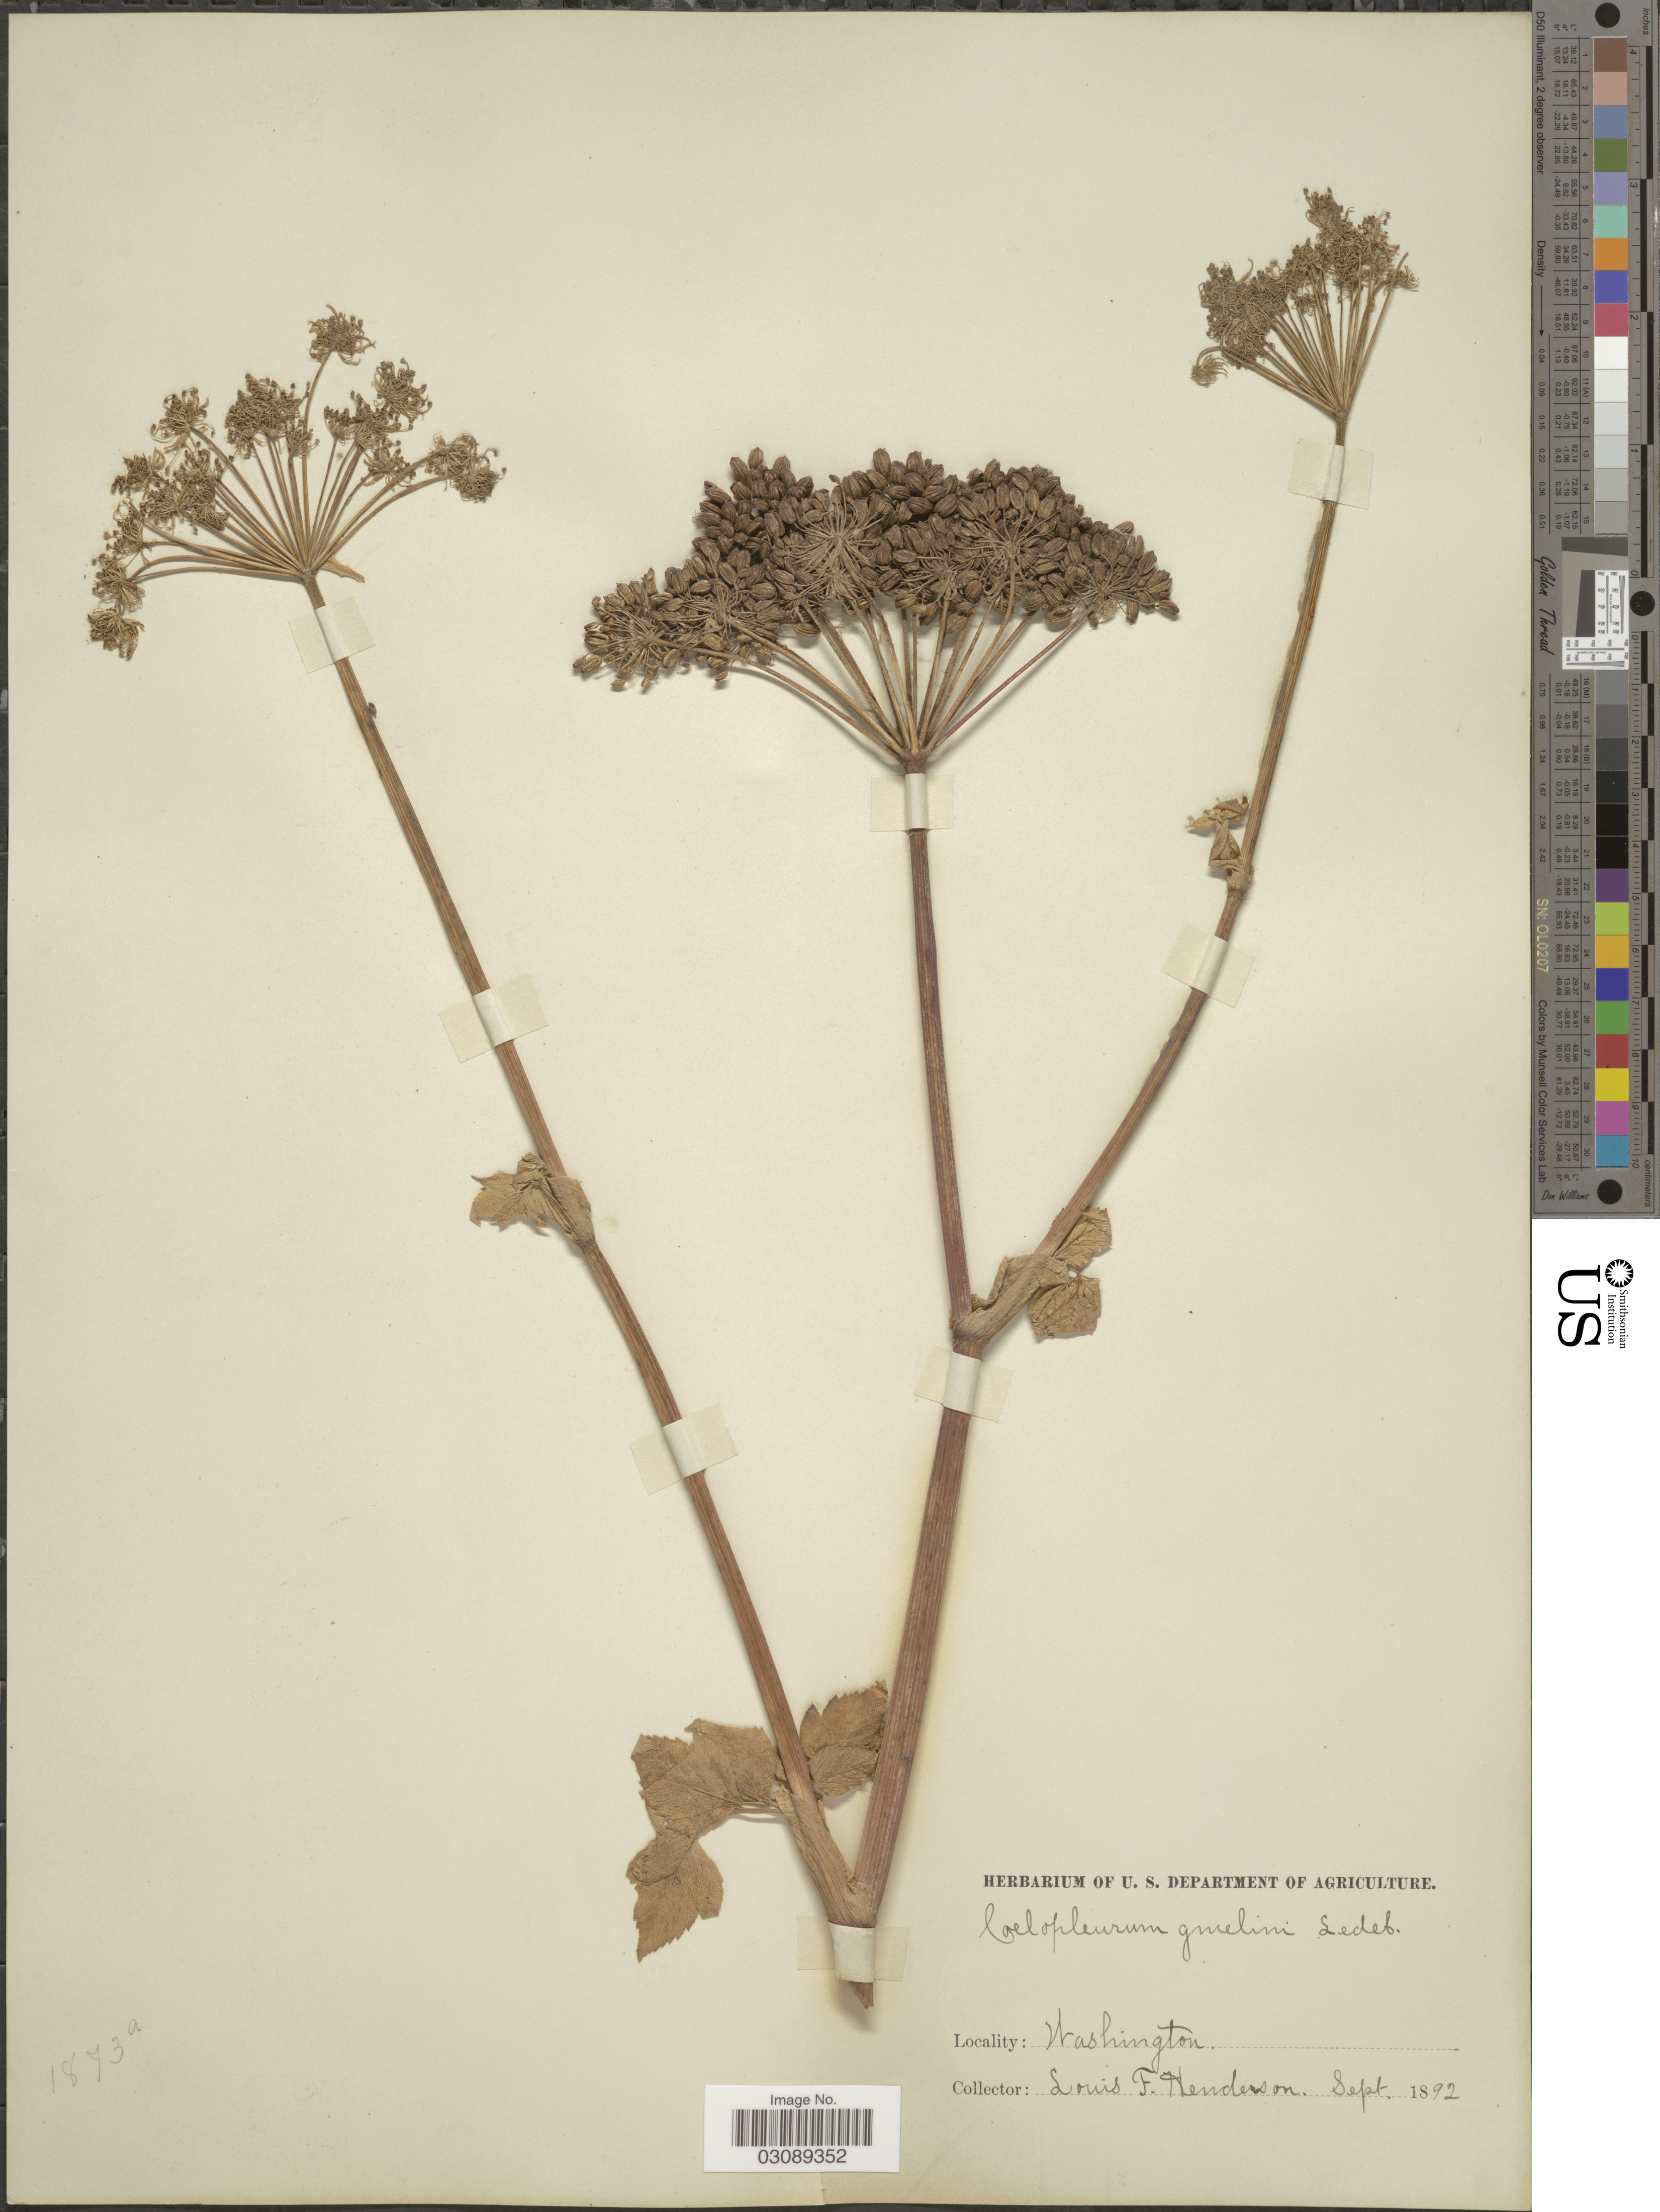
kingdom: Plantae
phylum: Tracheophyta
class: Magnoliopsida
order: Apiales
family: Apiaceae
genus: Coelopleurum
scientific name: Coelopleurum longipes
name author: J.M. Coult. & Rose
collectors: L. Henderson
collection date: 1892-09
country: United States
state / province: Washington